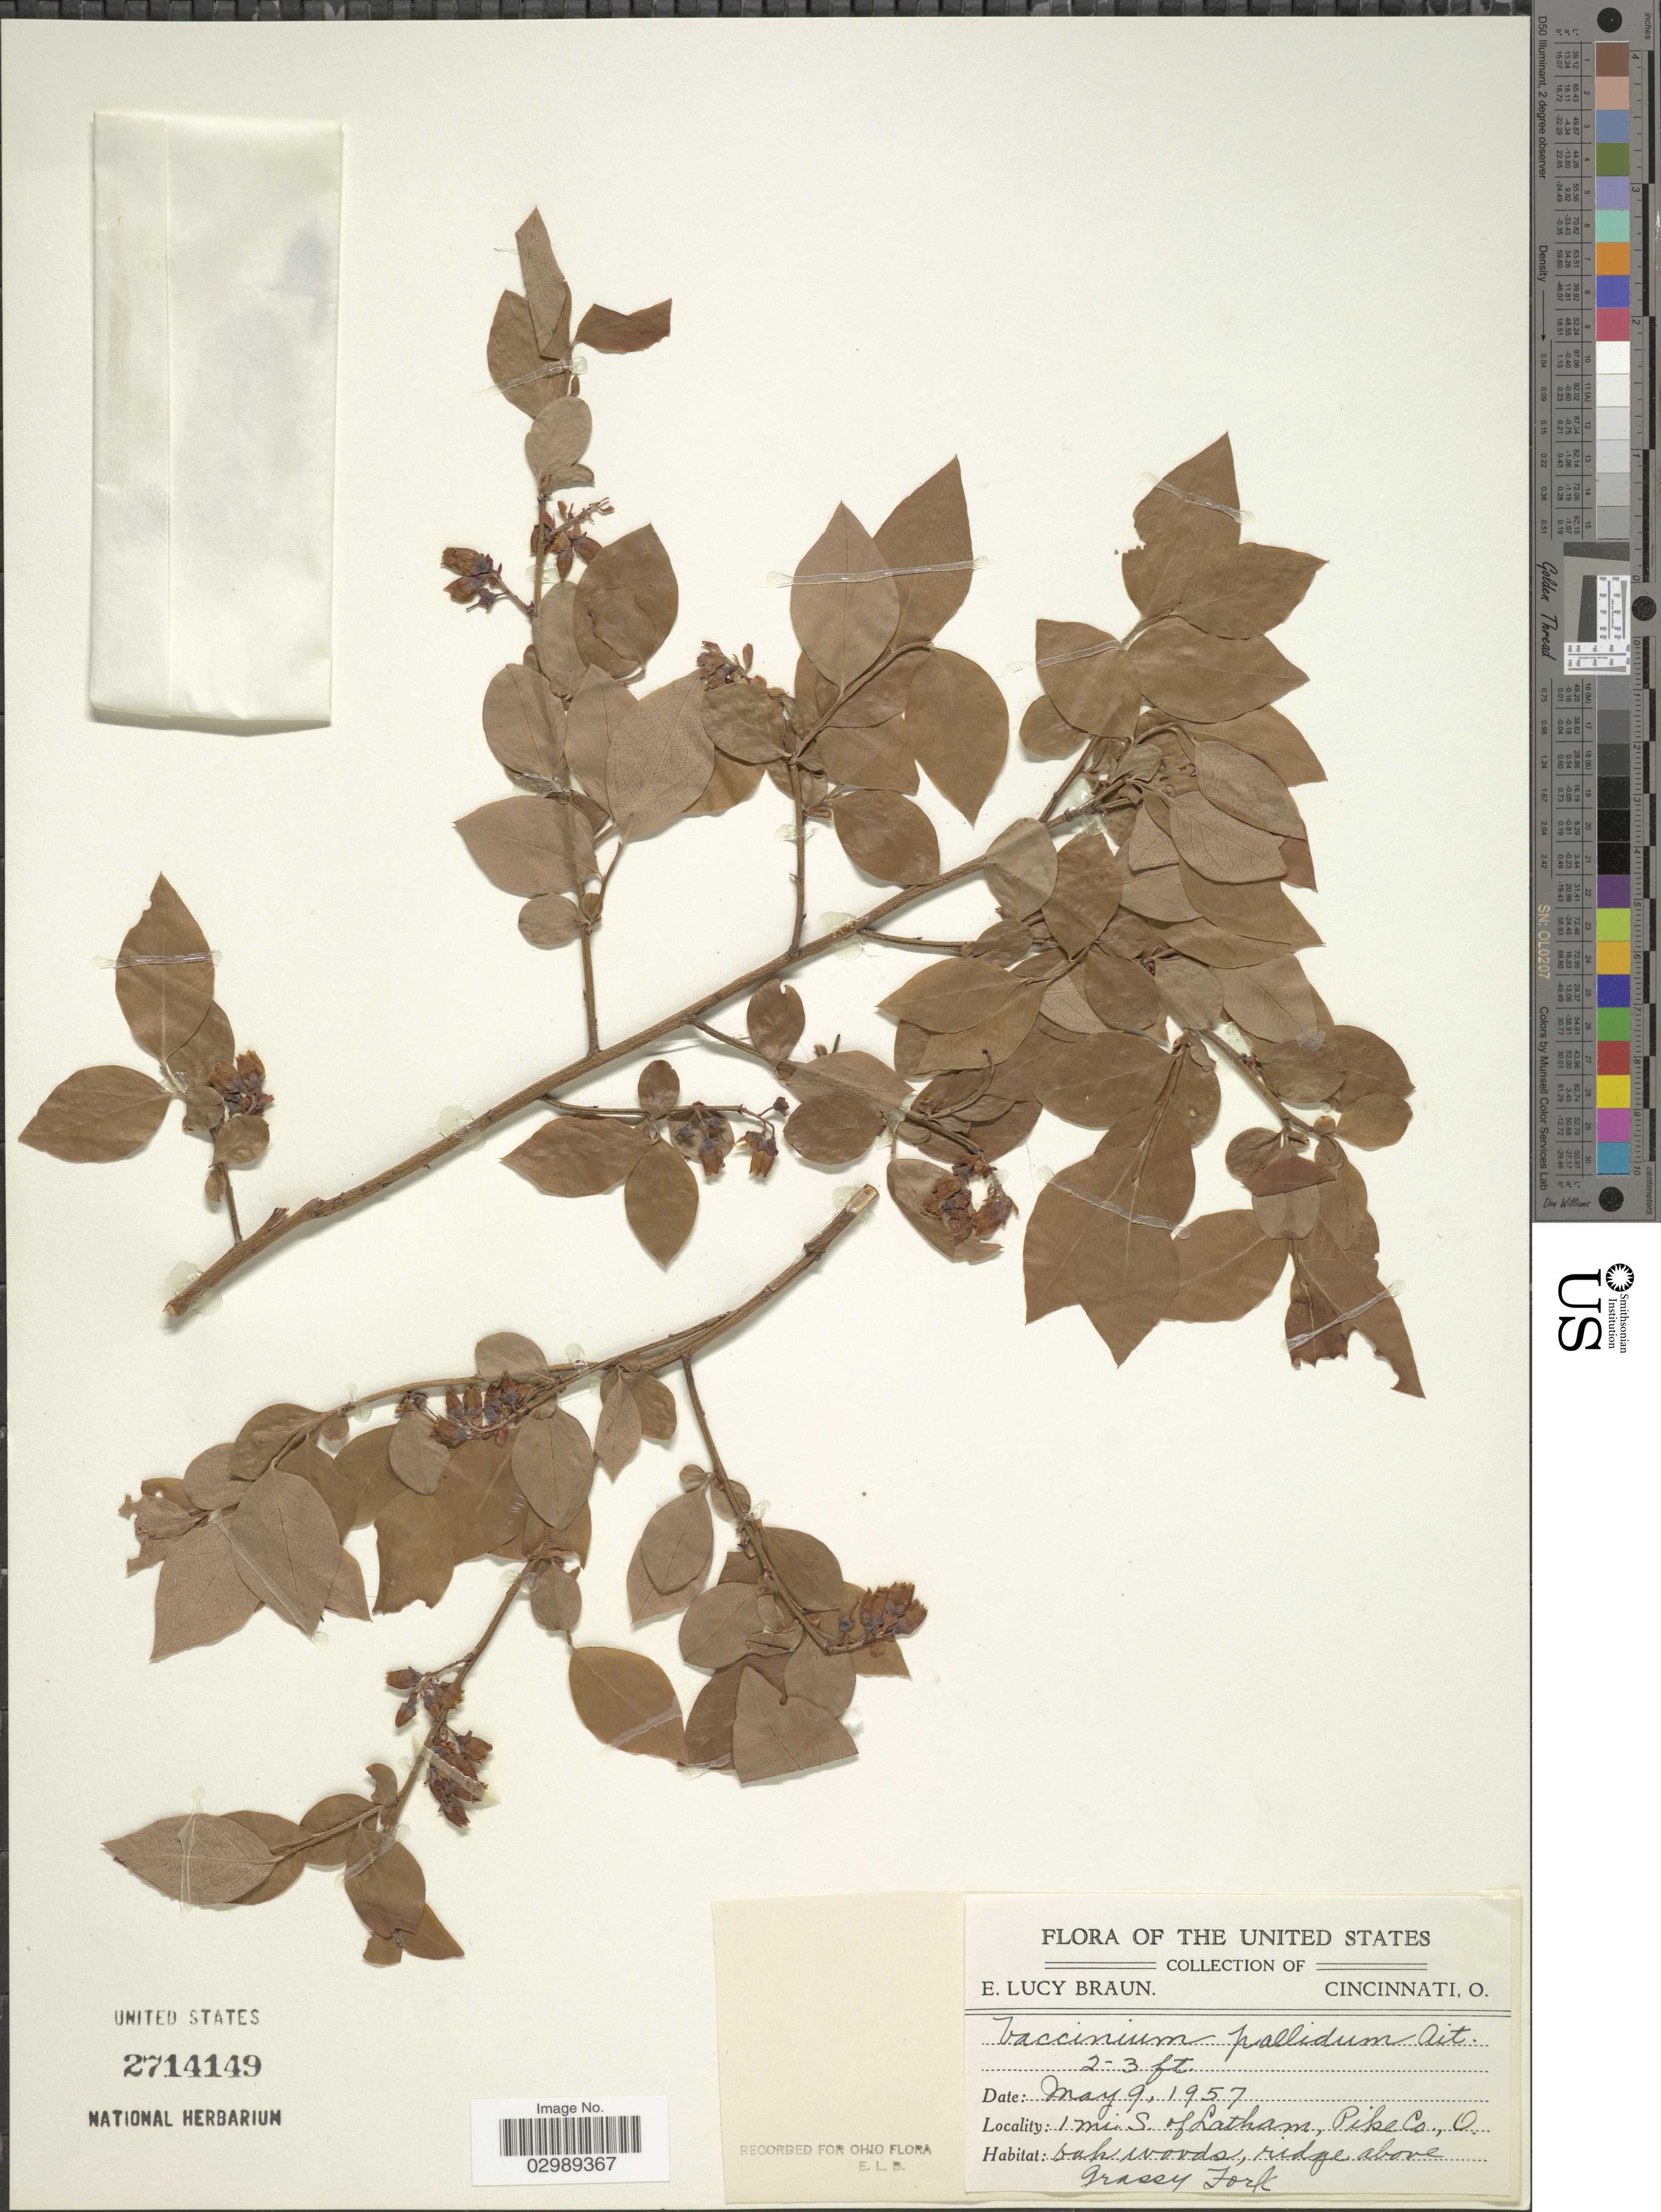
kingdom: Plantae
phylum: Tracheophyta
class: Magnoliopsida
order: Ericales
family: Ericaceae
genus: Vaccinium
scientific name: Vaccinium pallidum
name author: Aiton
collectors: E. L. Braun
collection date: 1957-05-09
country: United States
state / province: Ohio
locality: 1 mi S. of Latham, Pike Co., Grassy Fork.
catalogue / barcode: US 2714149